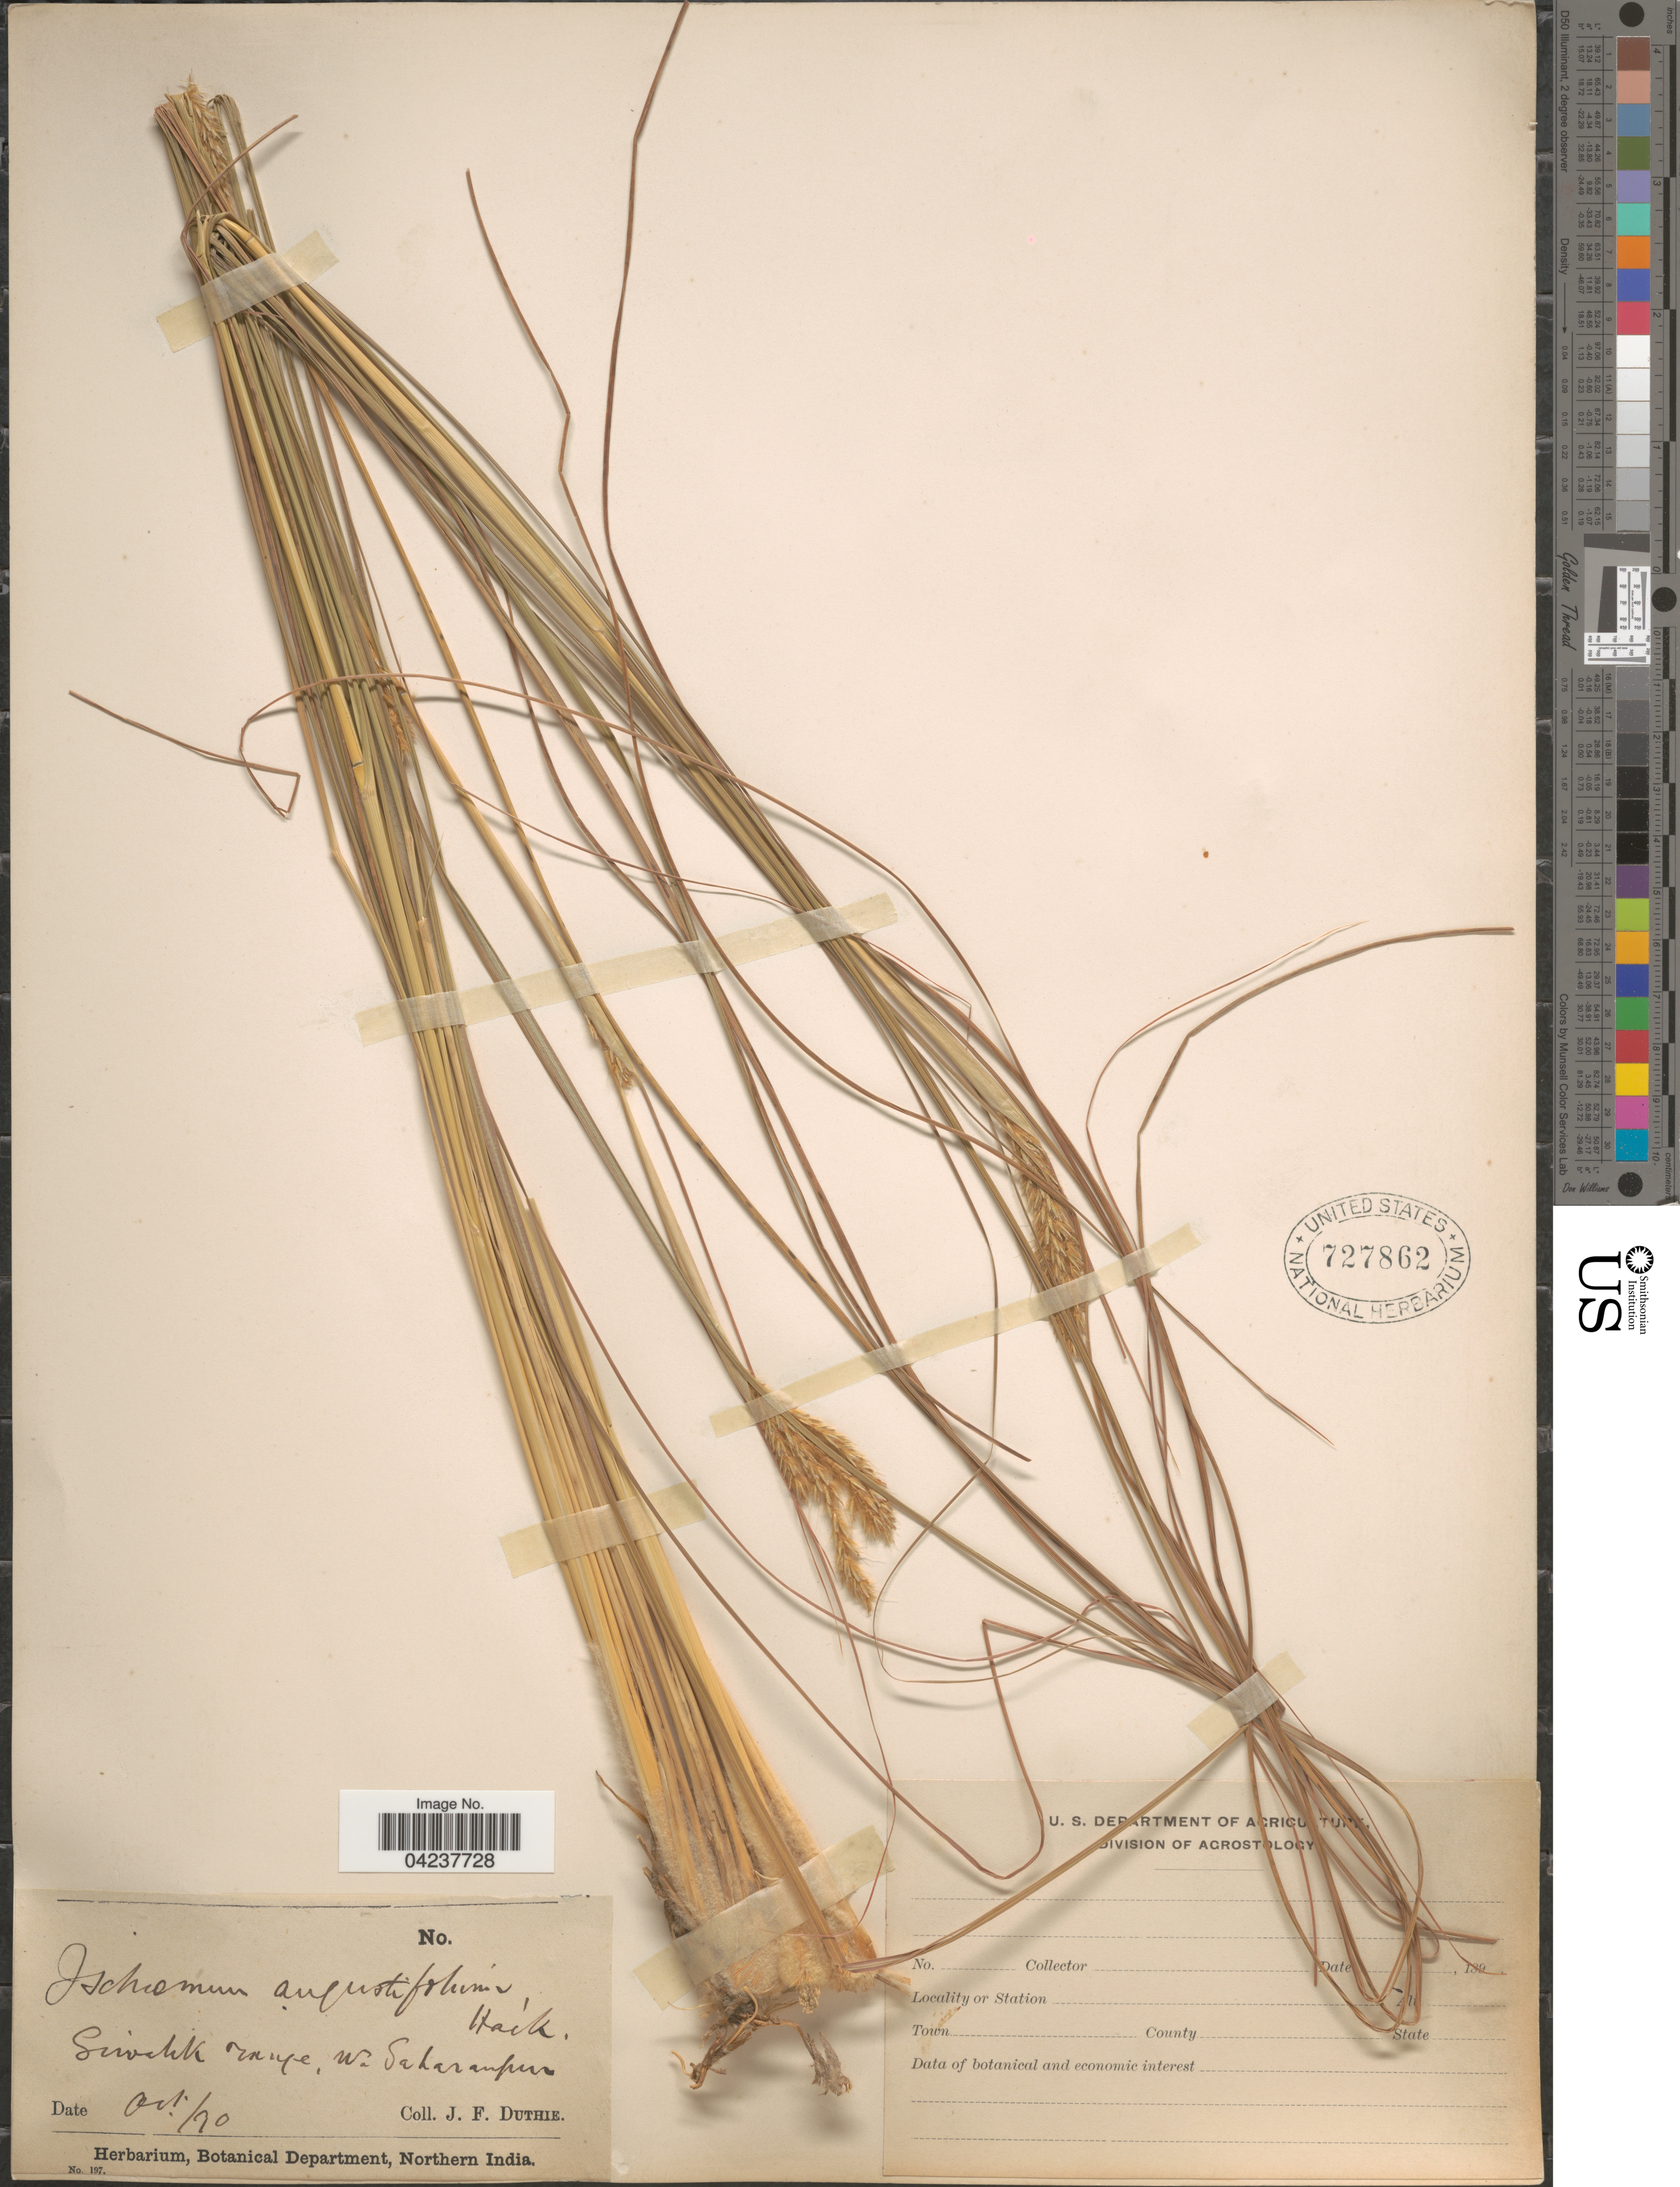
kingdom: Plantae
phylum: Tracheophyta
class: Liliopsida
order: Poales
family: Poaceae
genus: Eulaliopsis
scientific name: Eulaliopsis binata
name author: (Retz.) C. E. Hubb.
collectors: J. F. Duthie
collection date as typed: Transcribed d/m/y: /10/70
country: India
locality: Siwalik range, W. Saharanpur. Northern India.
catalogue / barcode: US 727862